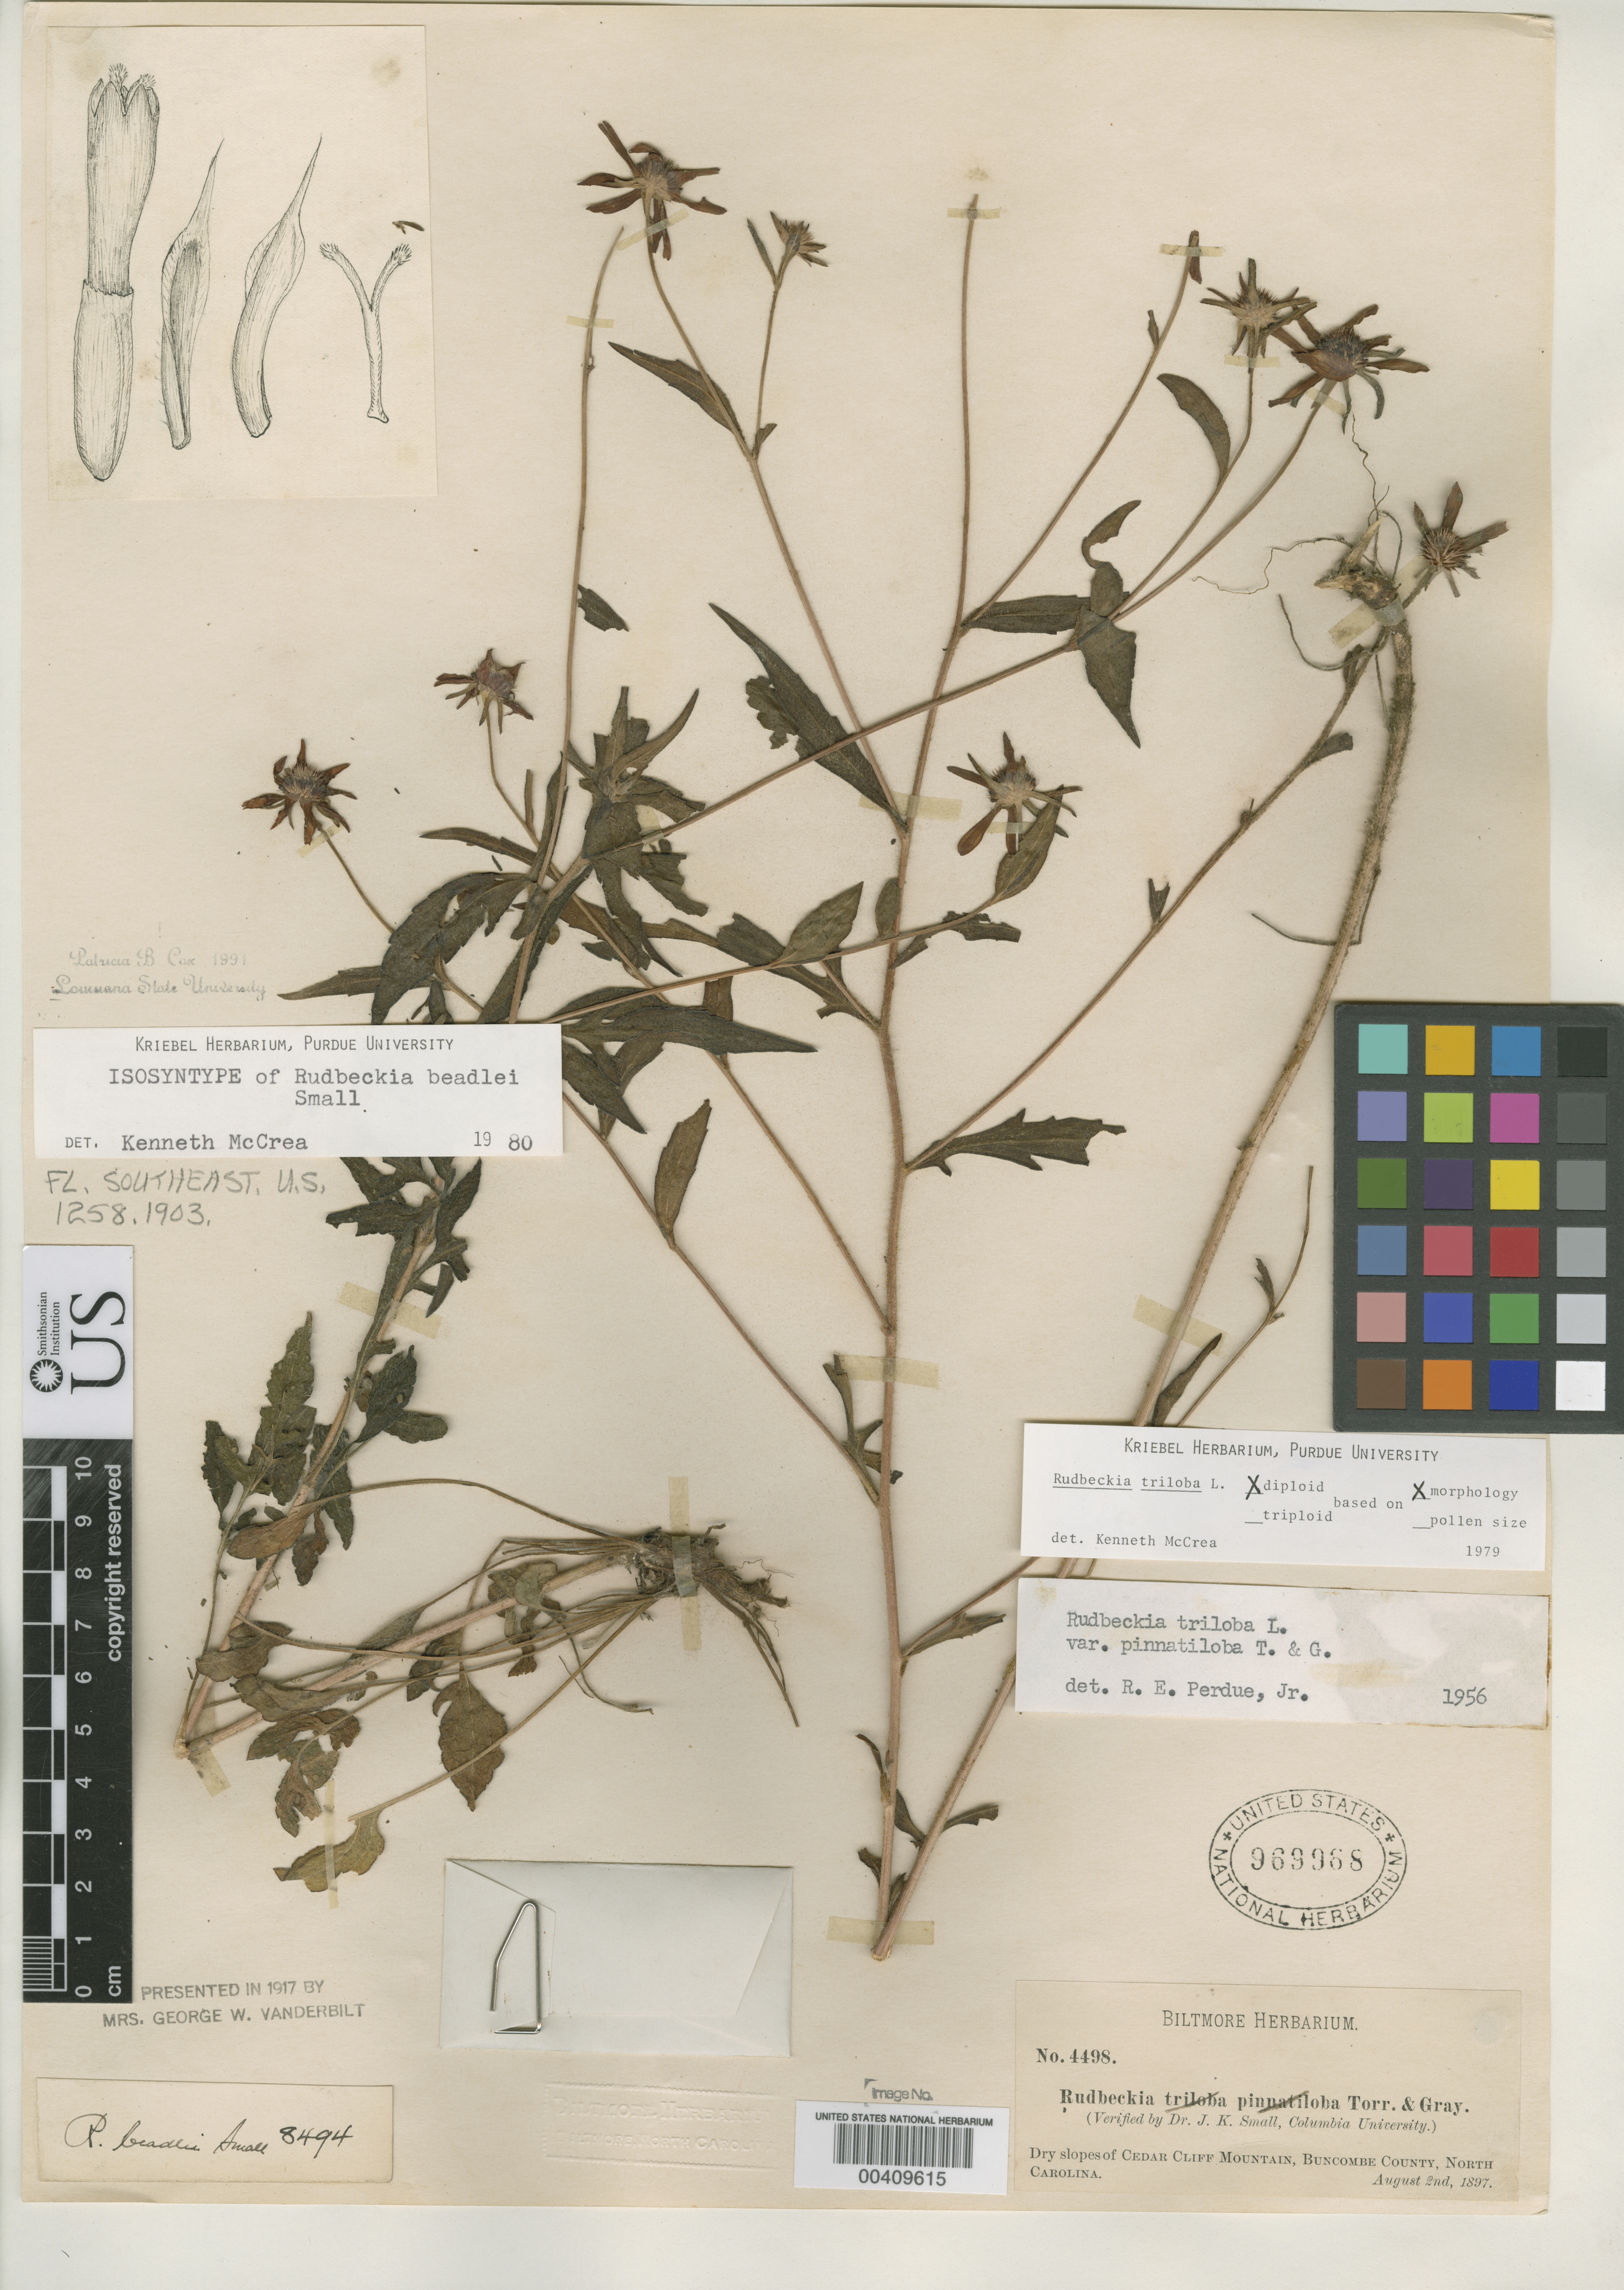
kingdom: Plantae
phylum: Tracheophyta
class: Magnoliopsida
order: Asterales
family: Asteraceae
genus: Rudbeckia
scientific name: Rudbeckia beadlei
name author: Small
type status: Isosyntype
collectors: J. K. Small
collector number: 4498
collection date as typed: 02 Aug 1898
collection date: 1898-08-02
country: United States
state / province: North Carolina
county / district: Buncombe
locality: Summit of Cedar Cliff Mountain.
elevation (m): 1036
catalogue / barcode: US 969968